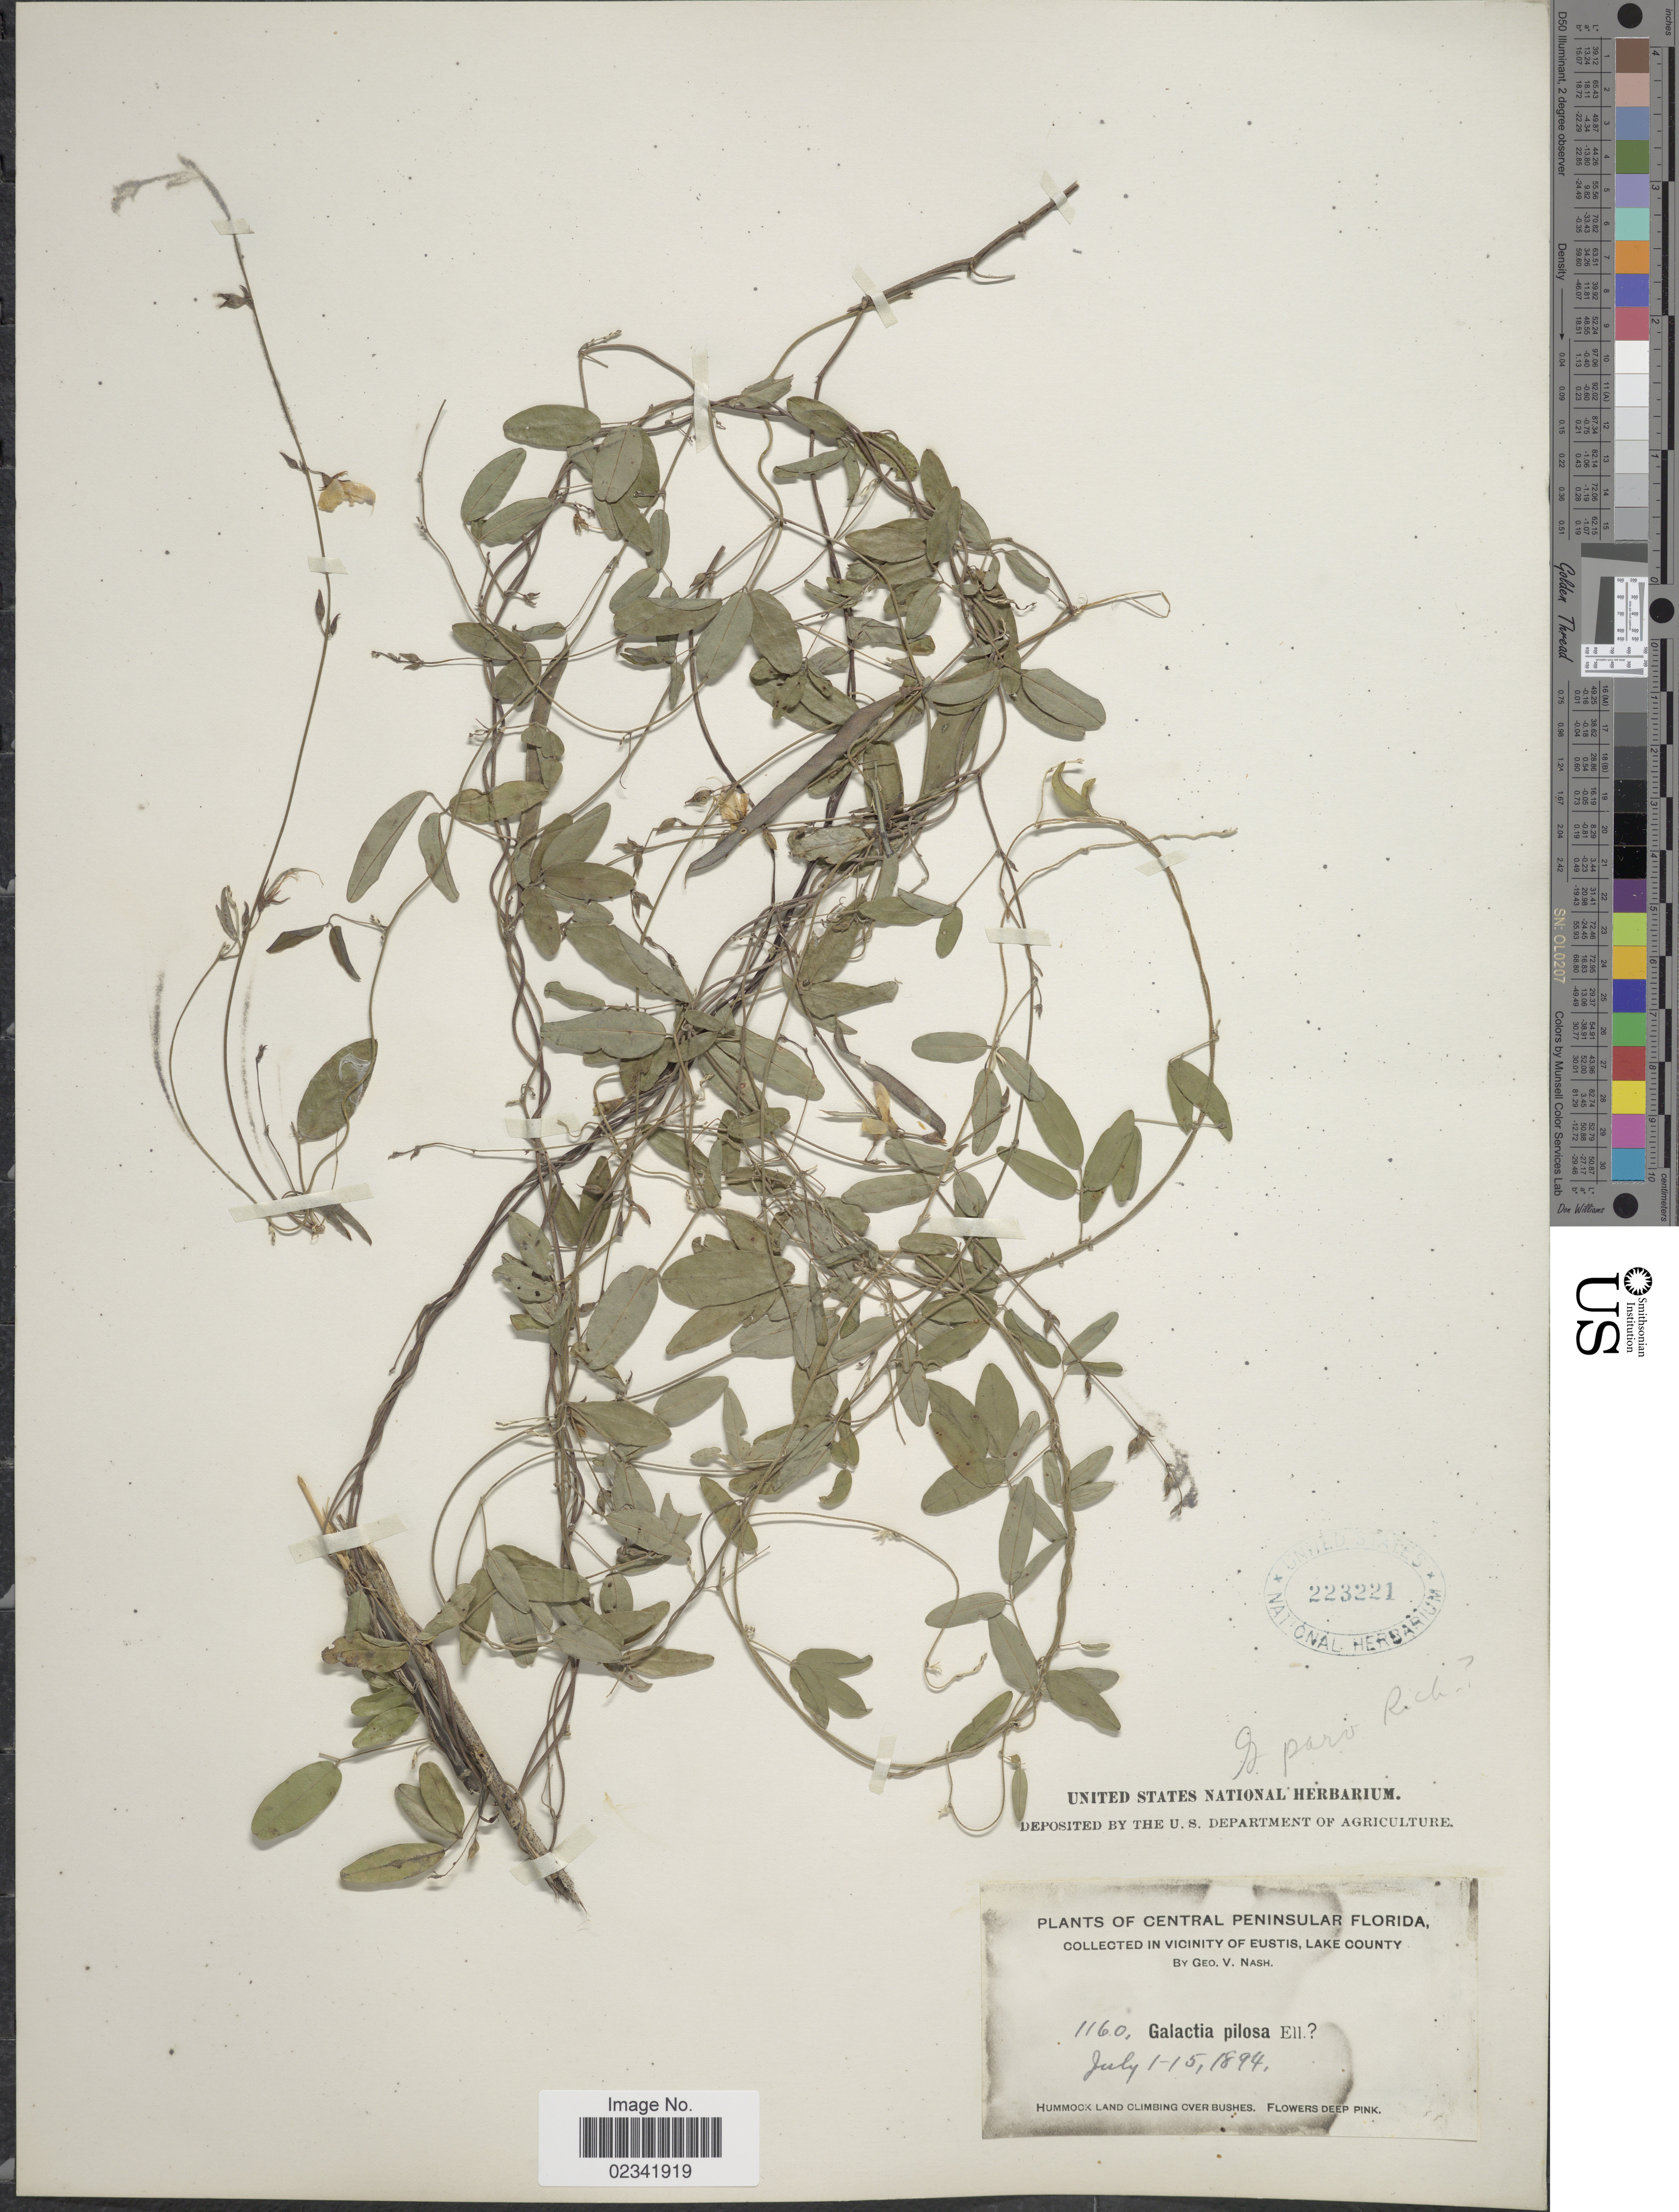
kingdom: Plantae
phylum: Tracheophyta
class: Magnoliopsida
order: Fabales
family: Fabaceae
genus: Galactia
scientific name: Galactia volubilis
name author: (L.) Britton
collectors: G. V. Nash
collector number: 1160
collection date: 1894-07-01/1894-07-15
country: United States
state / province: Florida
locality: Central Peninsula Florida, In Vicinity of Eustis, Lake County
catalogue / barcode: US 223221